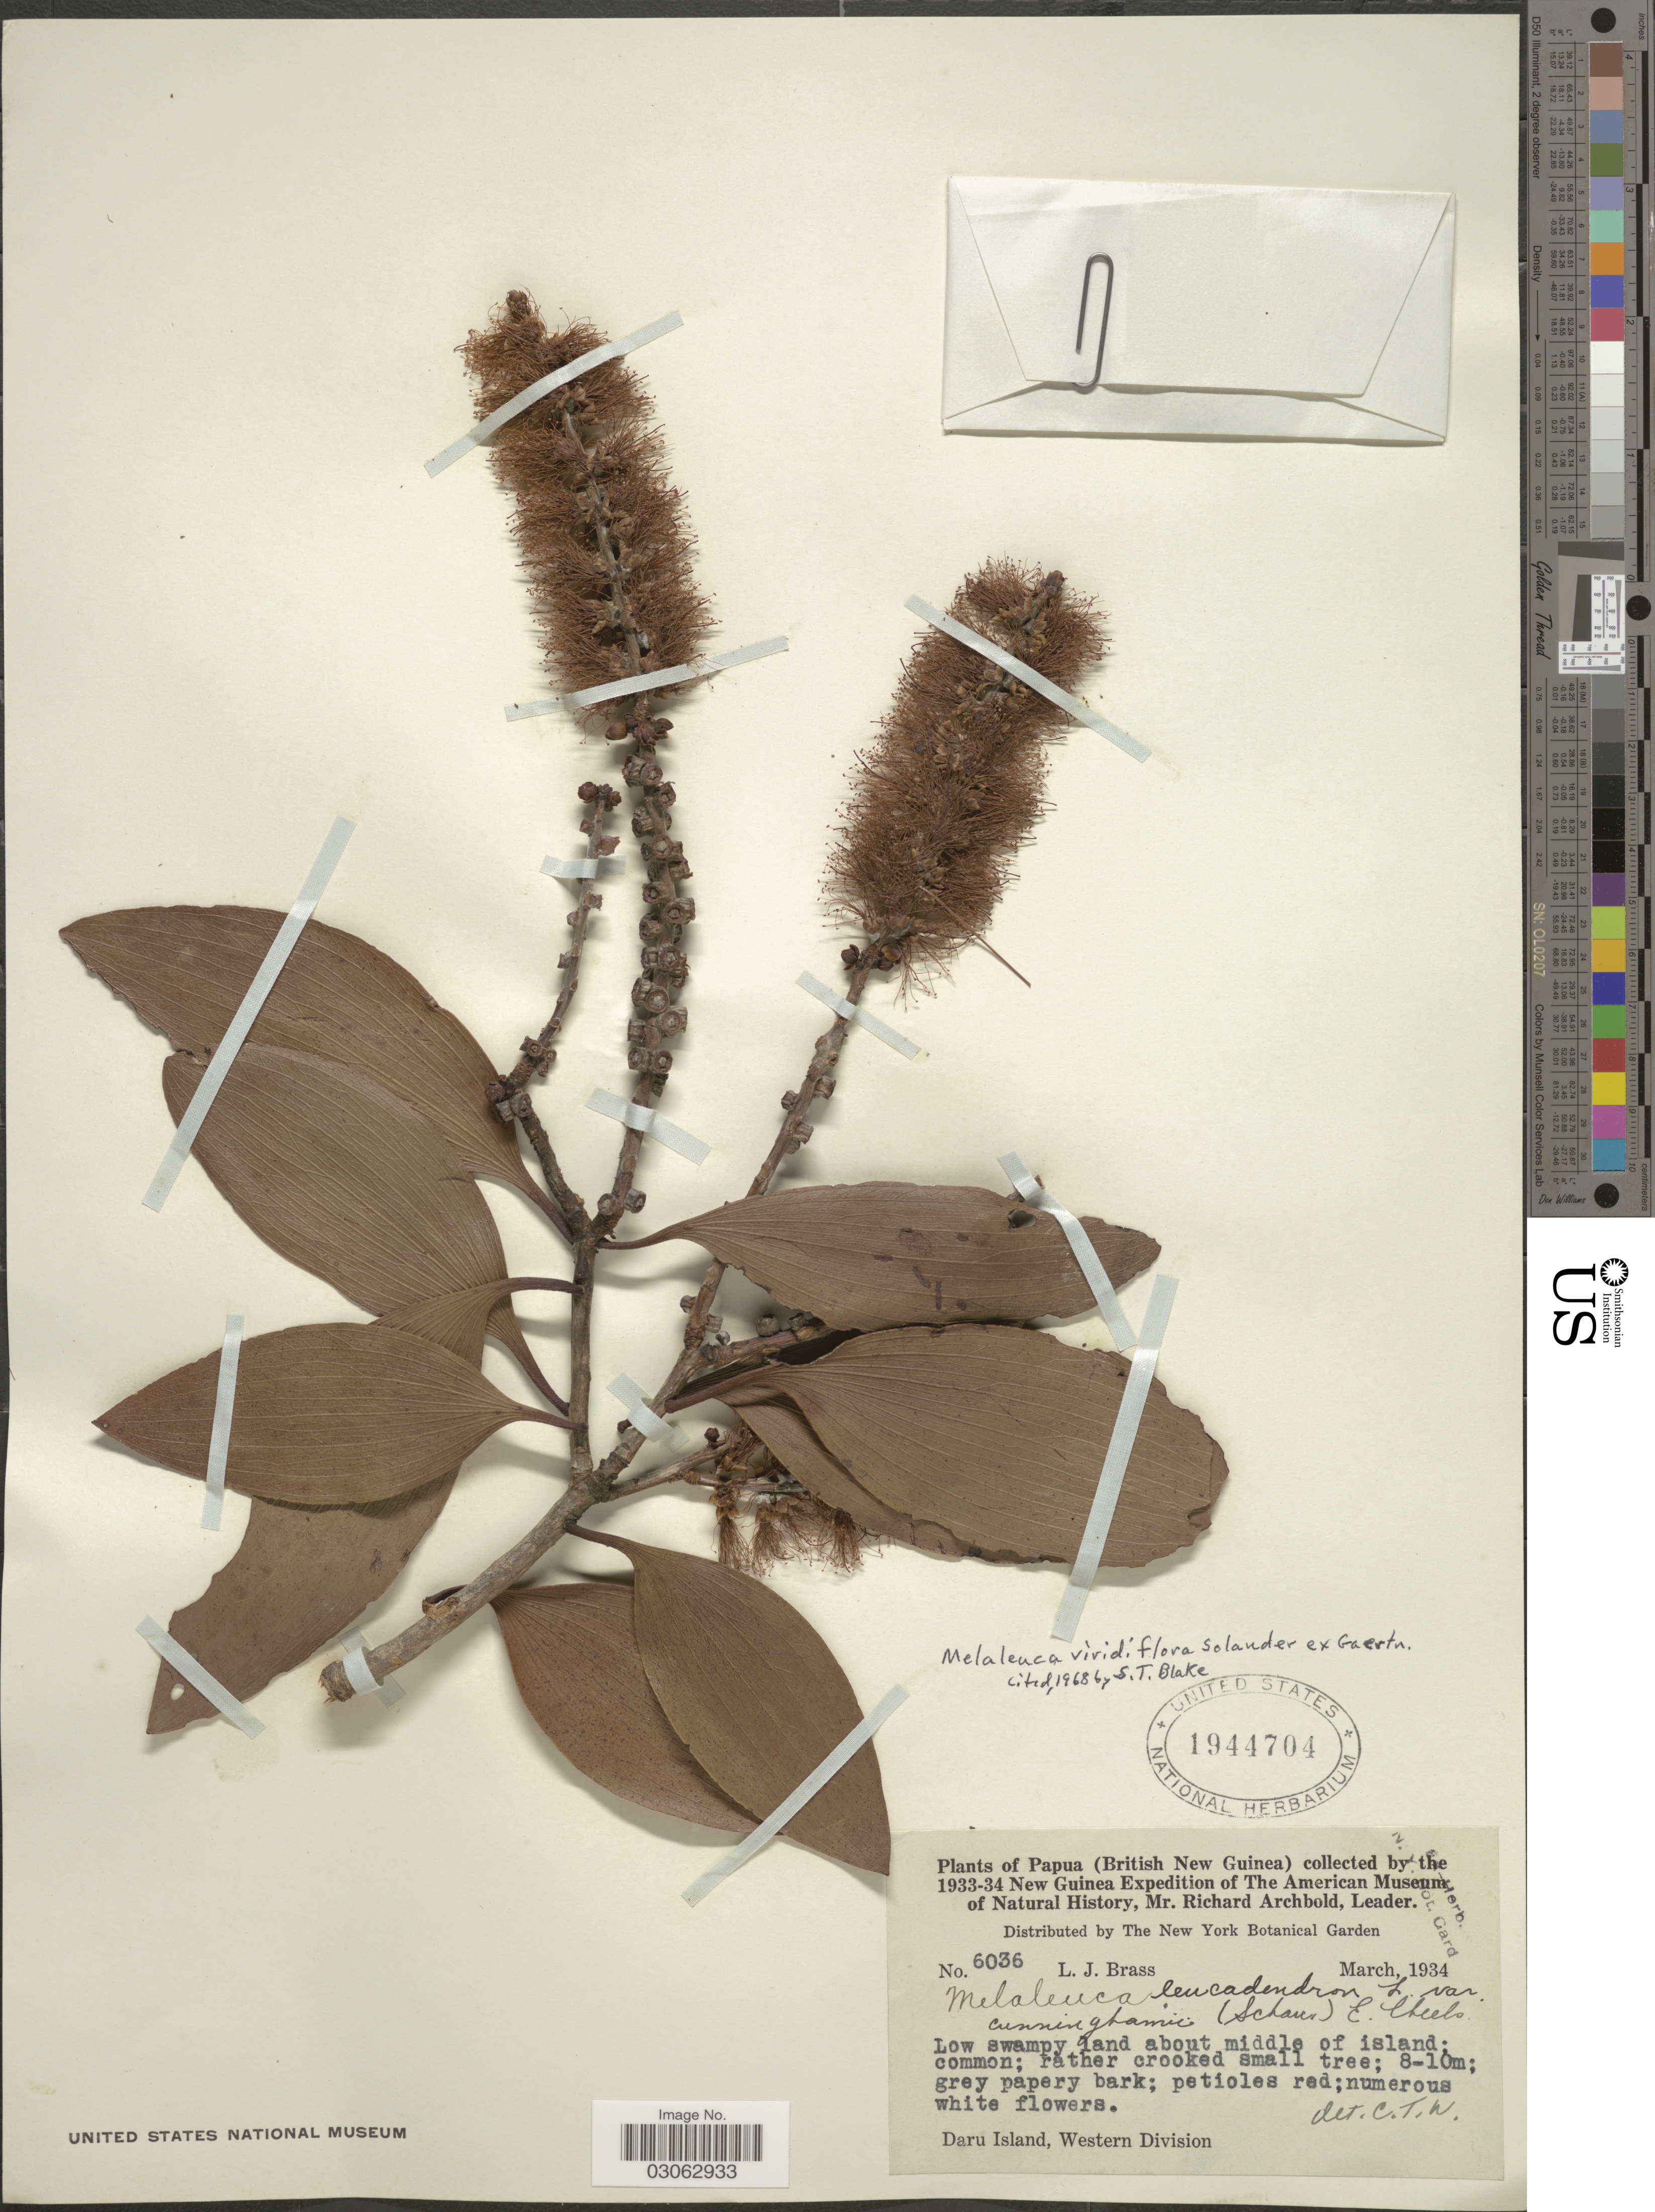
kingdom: Plantae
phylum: Tracheophyta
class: Magnoliopsida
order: Myrtales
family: Myrtaceae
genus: Melaleuca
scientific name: Melaleuca viridiflora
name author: Sol. ex Gaertn.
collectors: L. J. Brass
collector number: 6036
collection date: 1934-03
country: Papua New Guinea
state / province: Manus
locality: (British New Guinea) Low swamoy land about middle of island common. Daru Island, Western Division.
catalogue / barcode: US 1944704